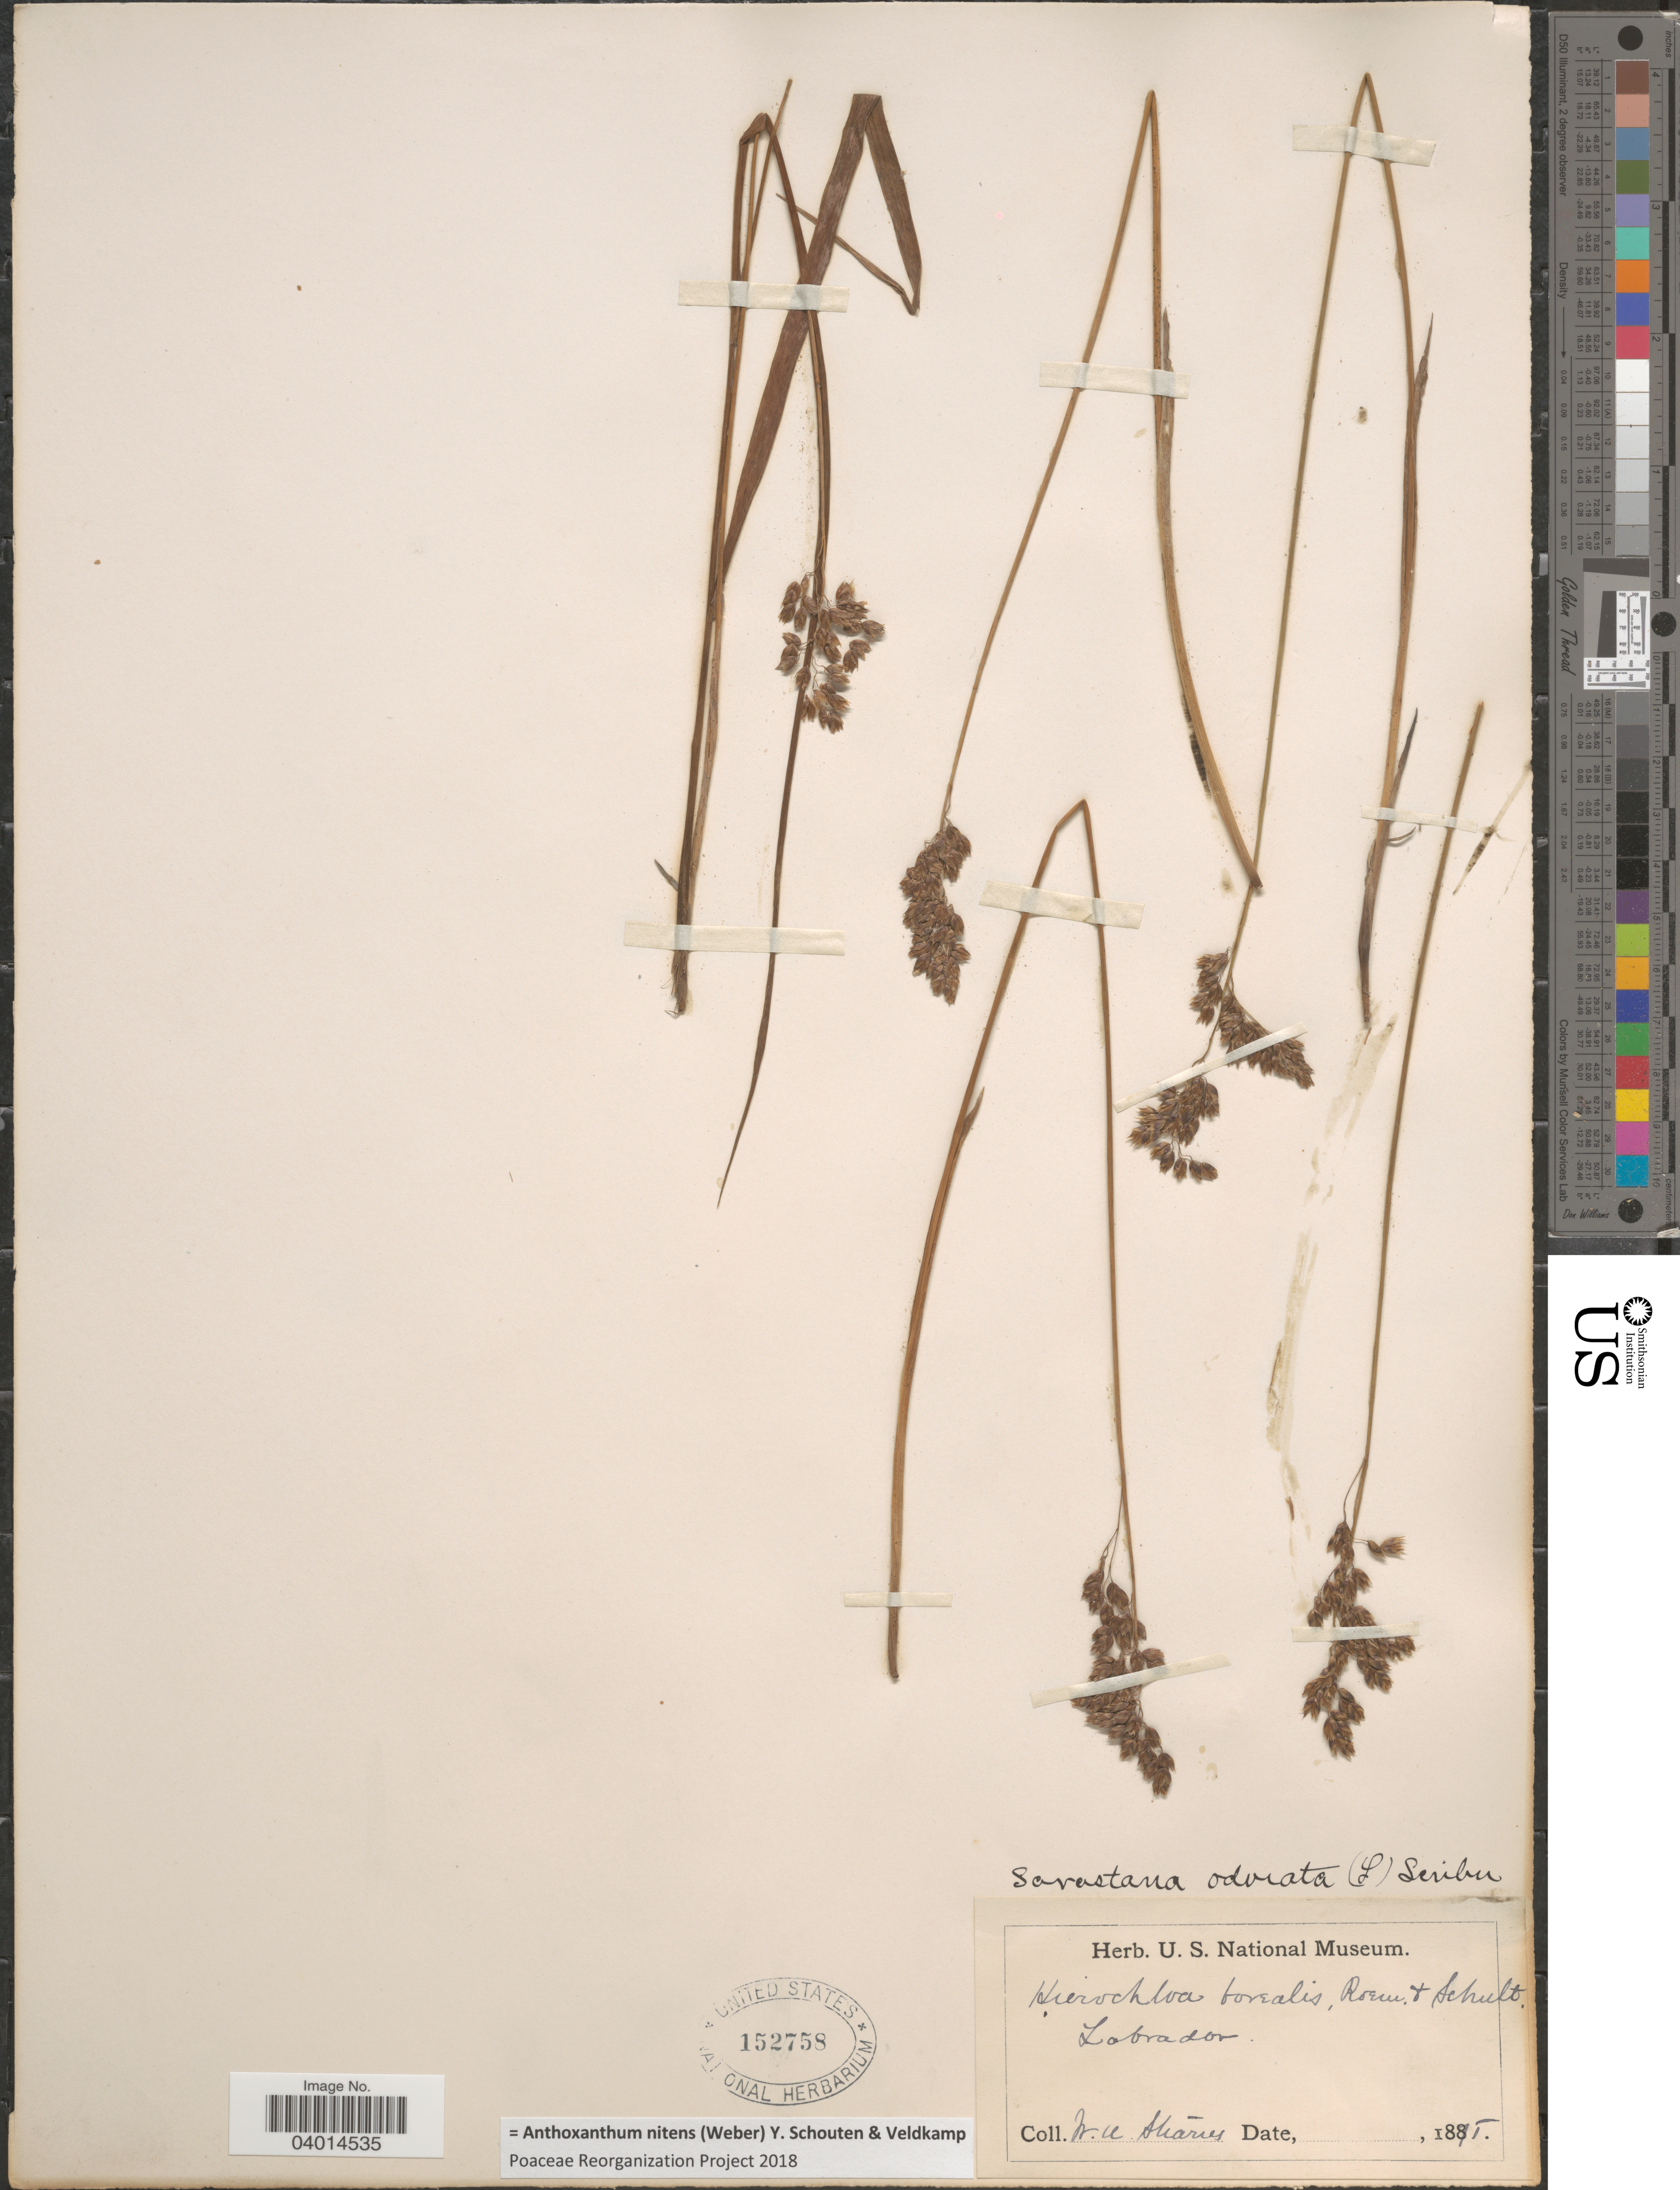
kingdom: Plantae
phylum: Tracheophyta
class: Liliopsida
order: Poales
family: Poaceae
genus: Anthoxanthum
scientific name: Anthoxanthum nitens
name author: (G.H. Weber) R.T.A. Schouten & Veldkamp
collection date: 1875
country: Canada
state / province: Newfoundland and Labrador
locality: Labrador.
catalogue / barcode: US 152758